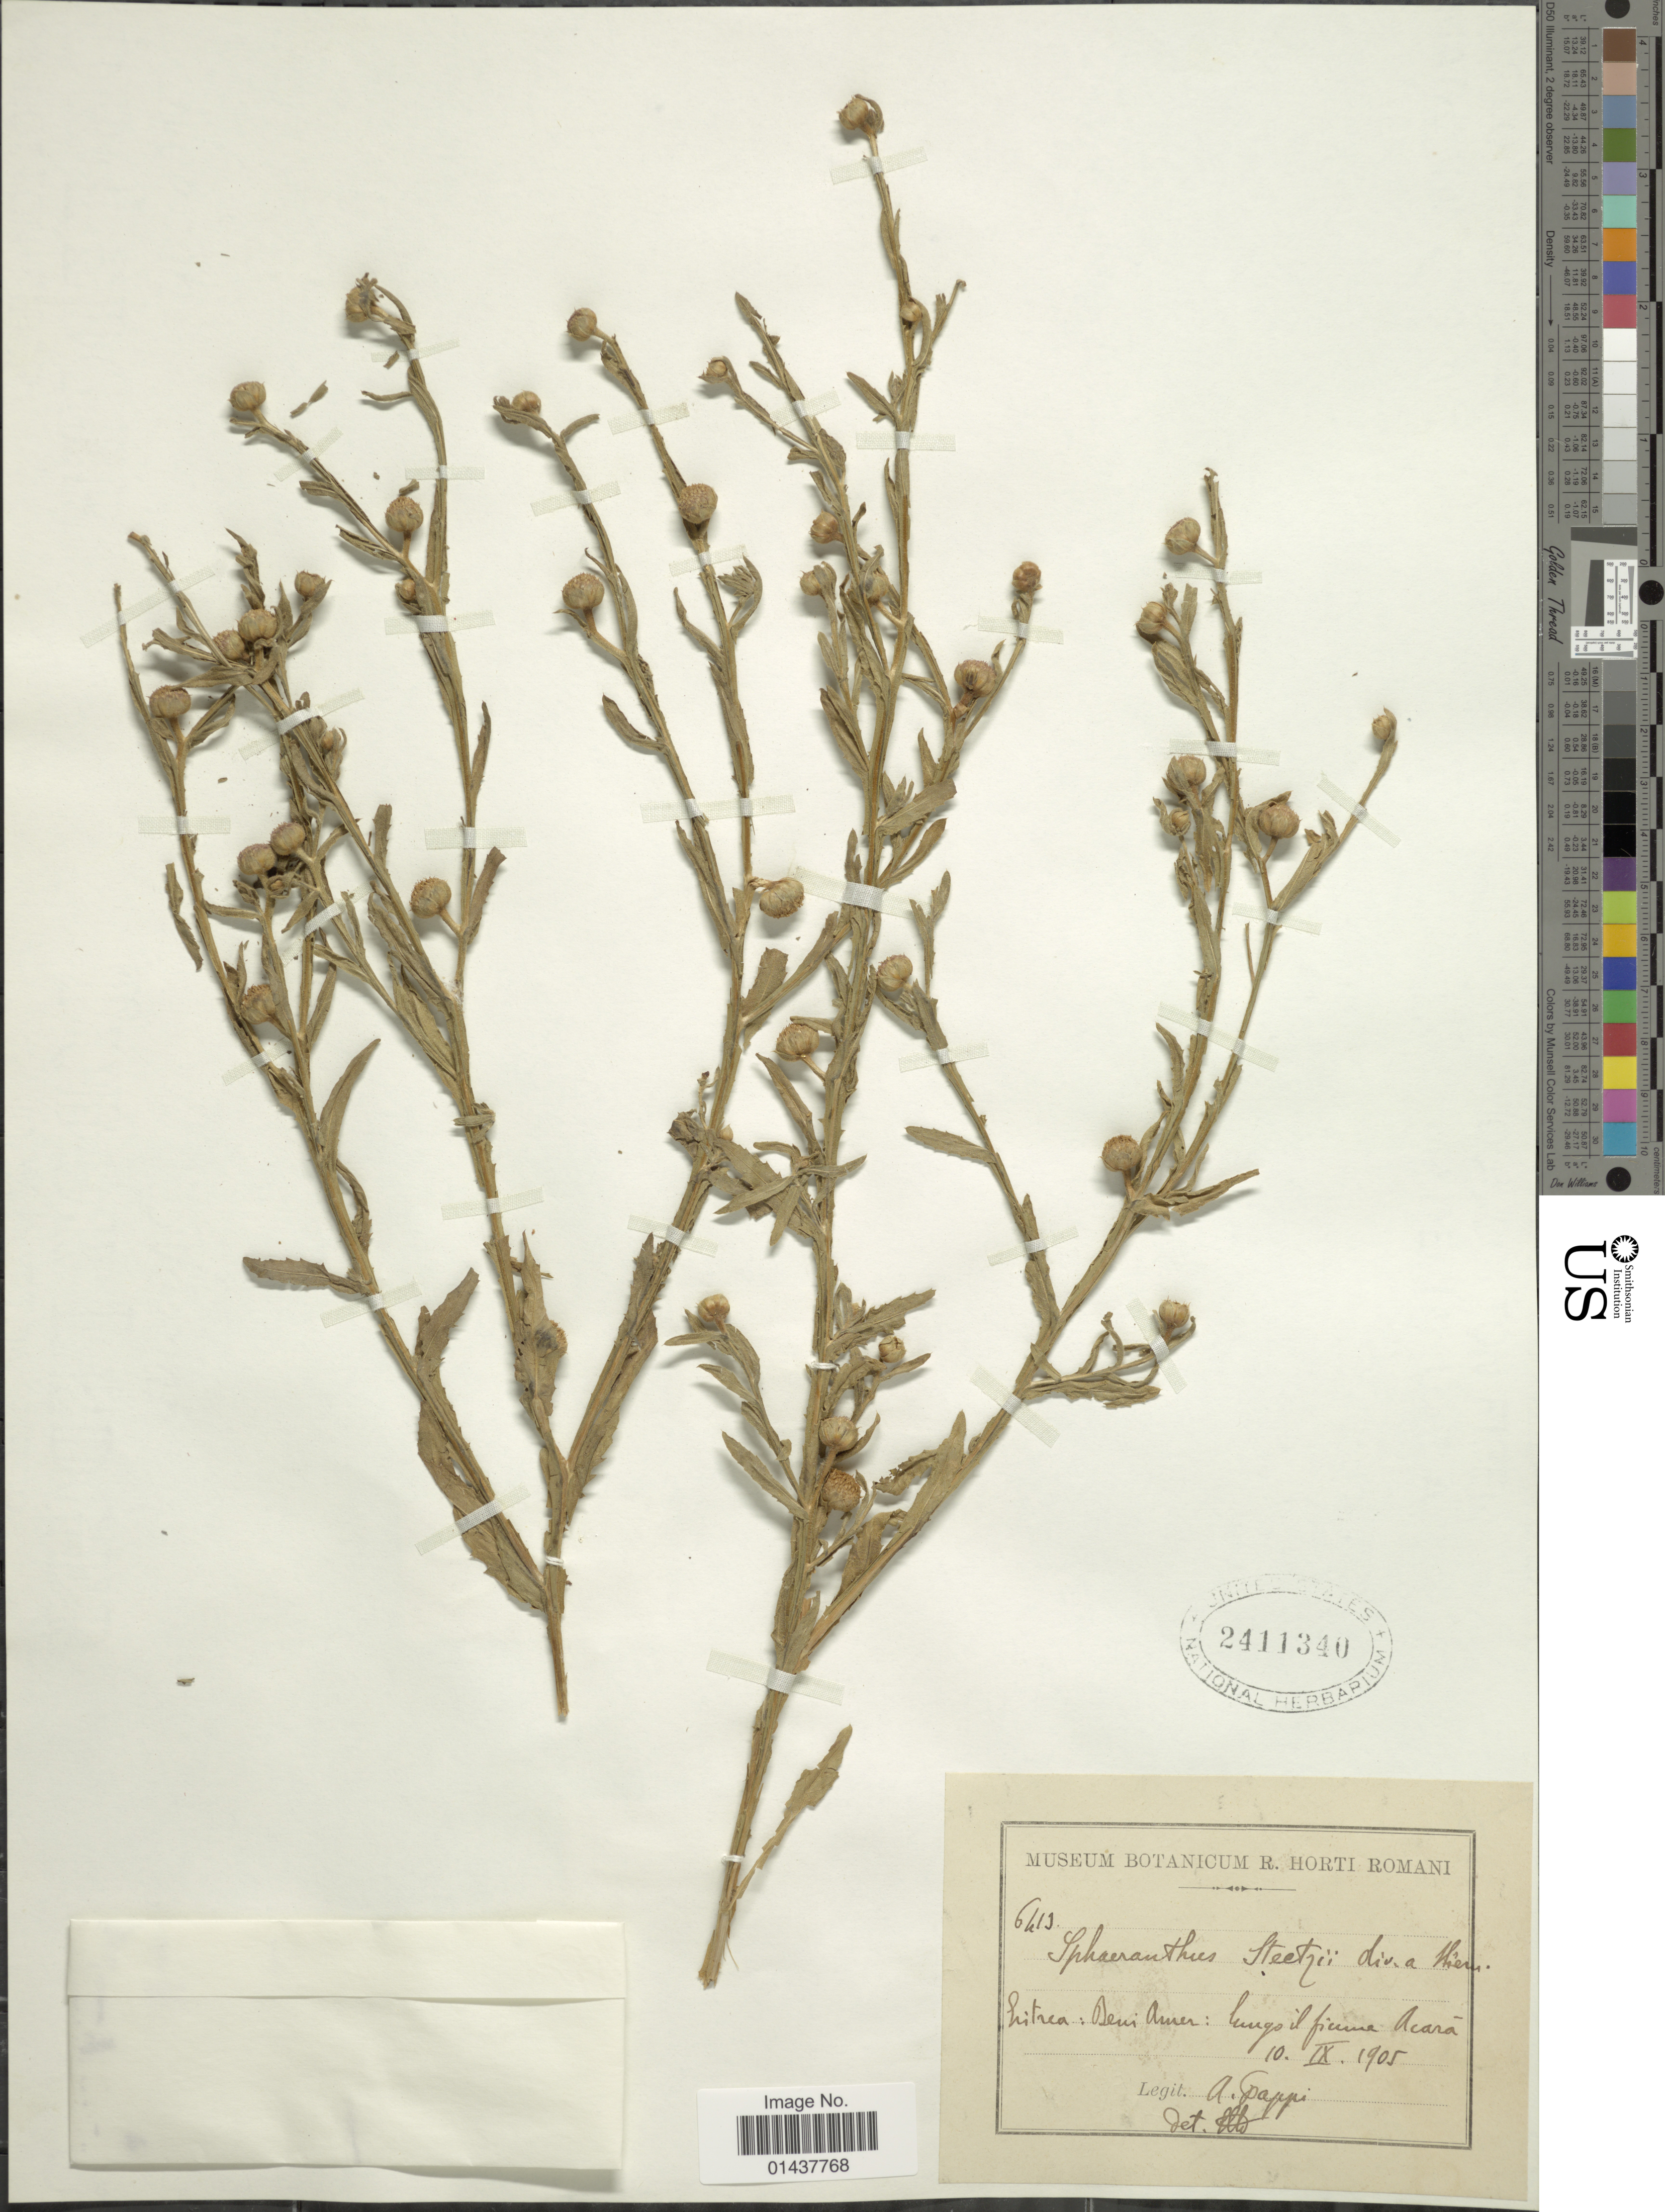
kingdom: Plantae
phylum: Tracheophyta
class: Magnoliopsida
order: Asterales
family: Asteraceae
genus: Sphaeranthus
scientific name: Sphaeranthus steetzii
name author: Oliv. & Hiern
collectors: A. Pappi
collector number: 6413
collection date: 1905-09-10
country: Eritrea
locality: Beni Amer: [illegible text]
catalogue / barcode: US 2411340